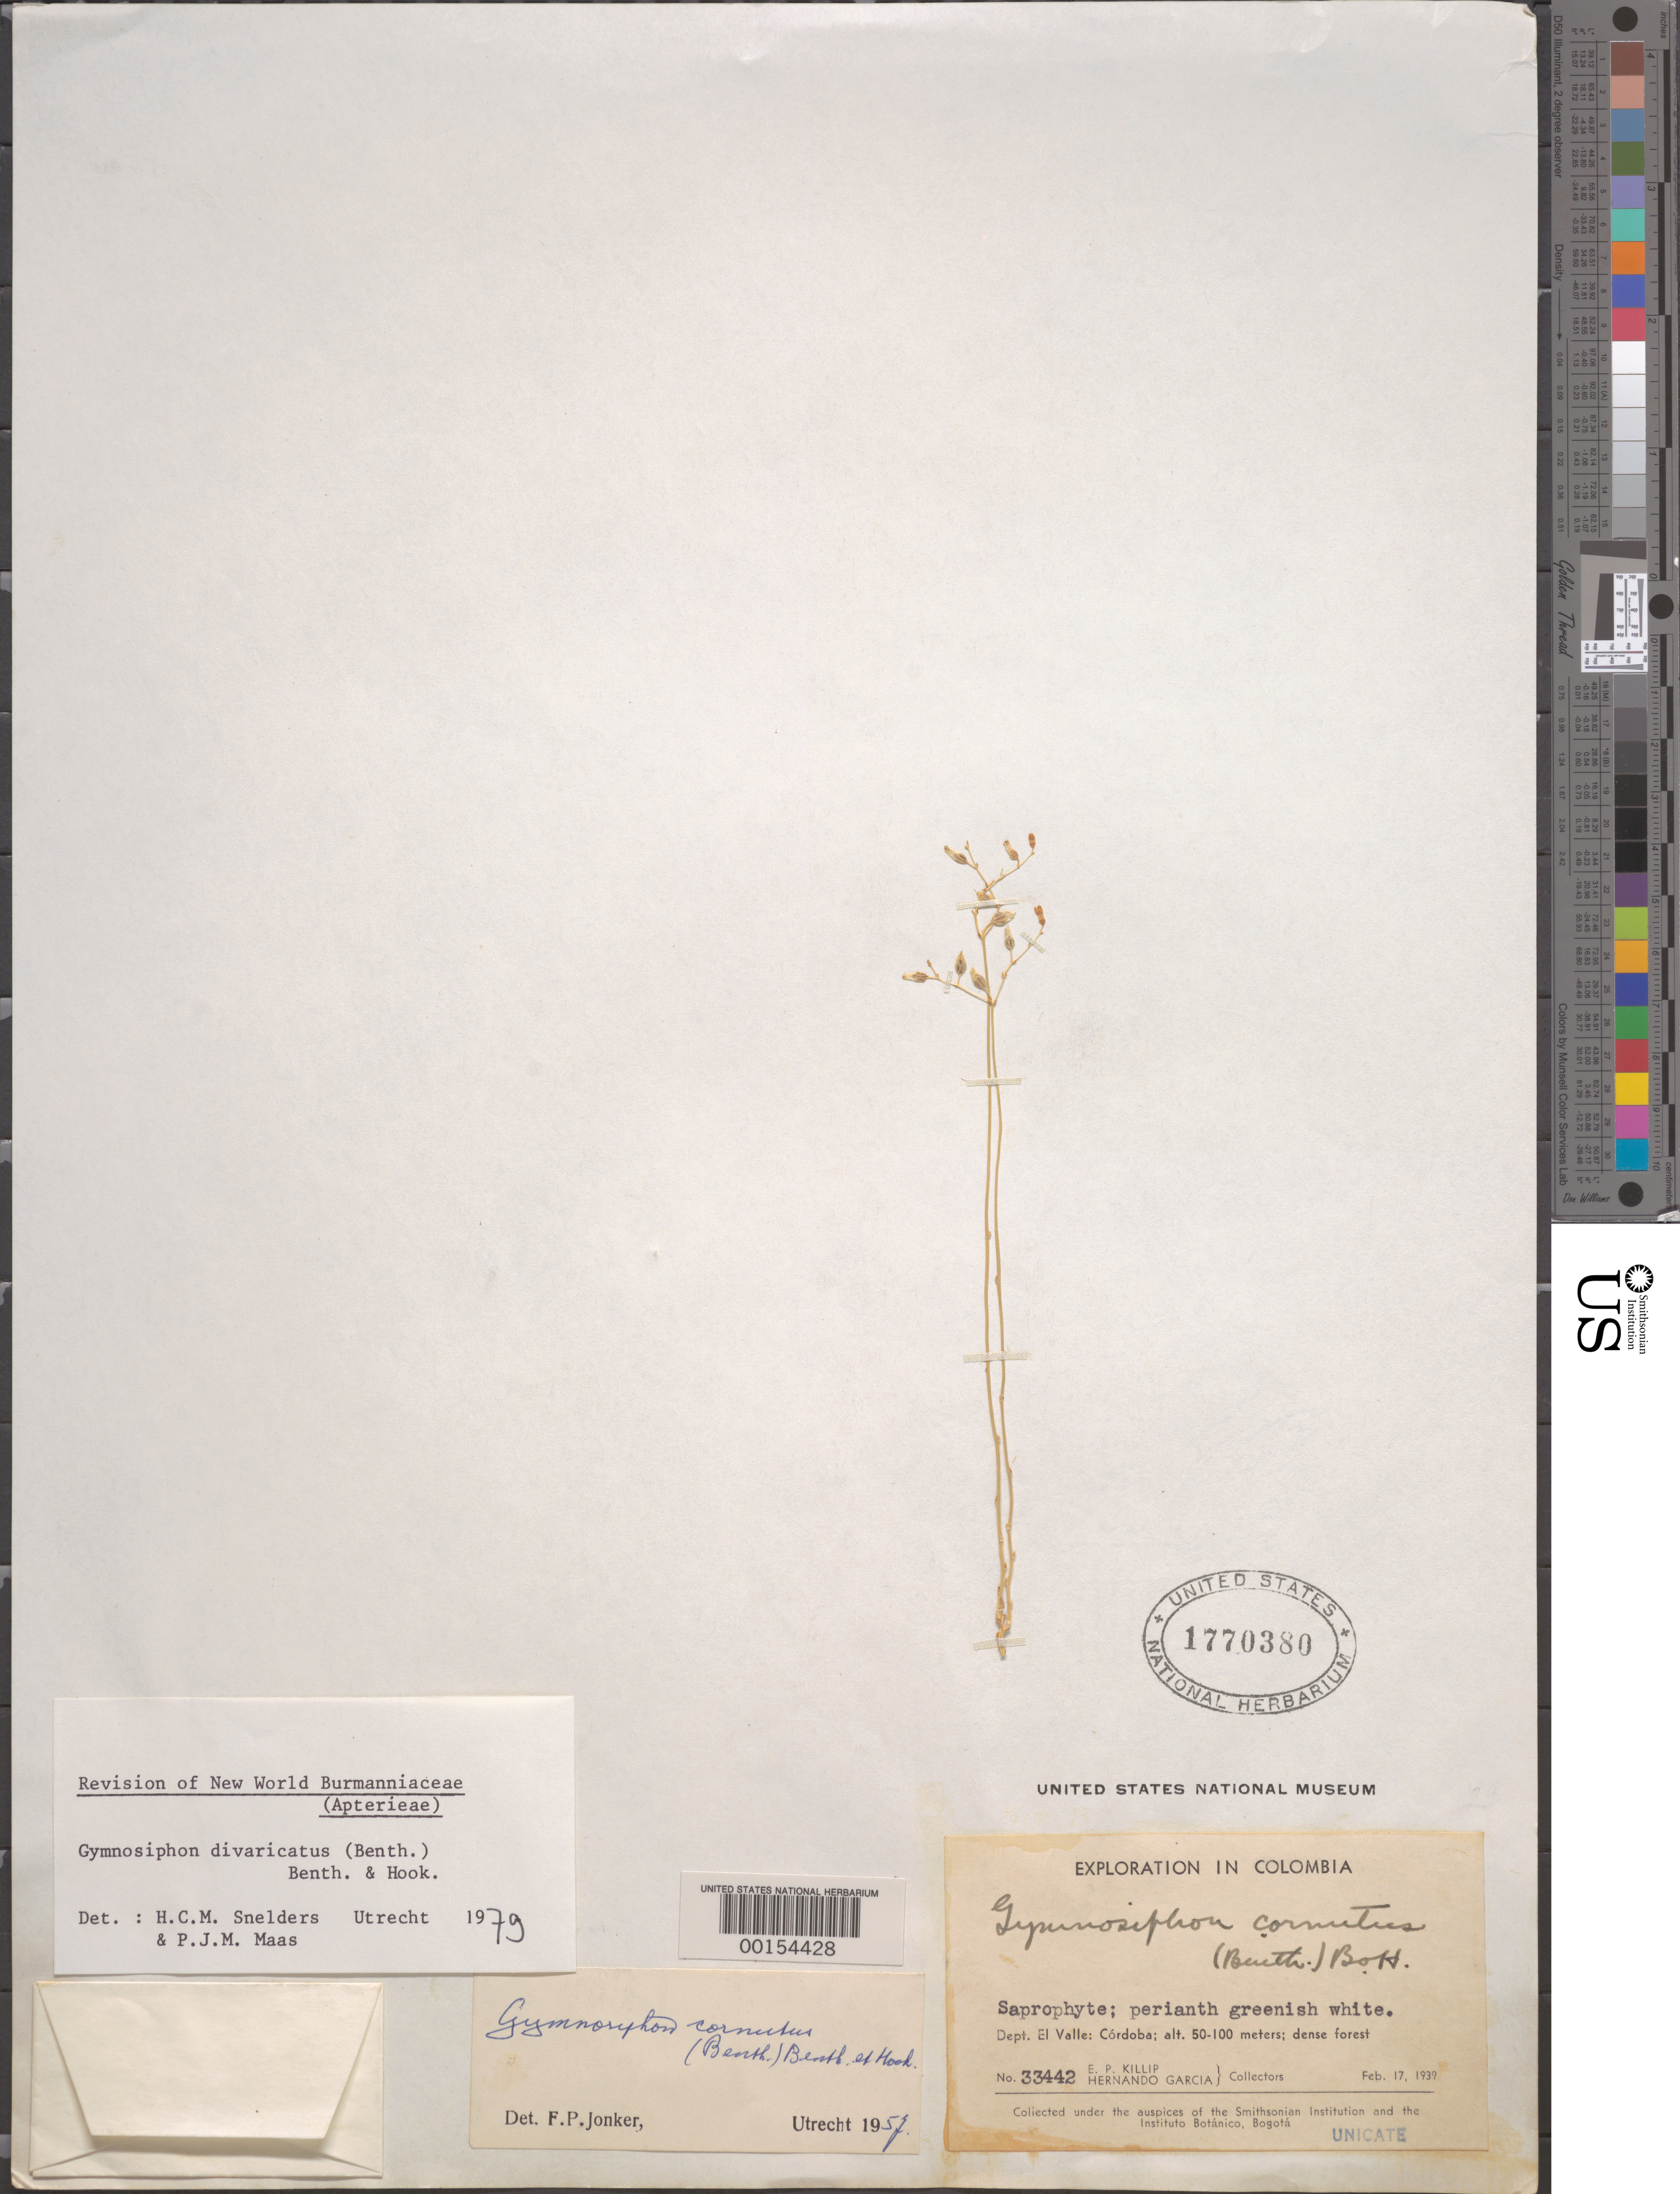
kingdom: Plantae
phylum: Tracheophyta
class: Liliopsida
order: Dioscoreales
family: Burmanniaceae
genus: Gymnosiphon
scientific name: Gymnosiphon divaricatus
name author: (Benth.) Benth. & Hook. f.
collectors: E. P. Killip & H. Garcia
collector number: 33442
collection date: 1939-02-17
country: Colombia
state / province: Valle del Cauca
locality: Dept. El Valle: Córdoba.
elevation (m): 50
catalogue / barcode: US 1770380